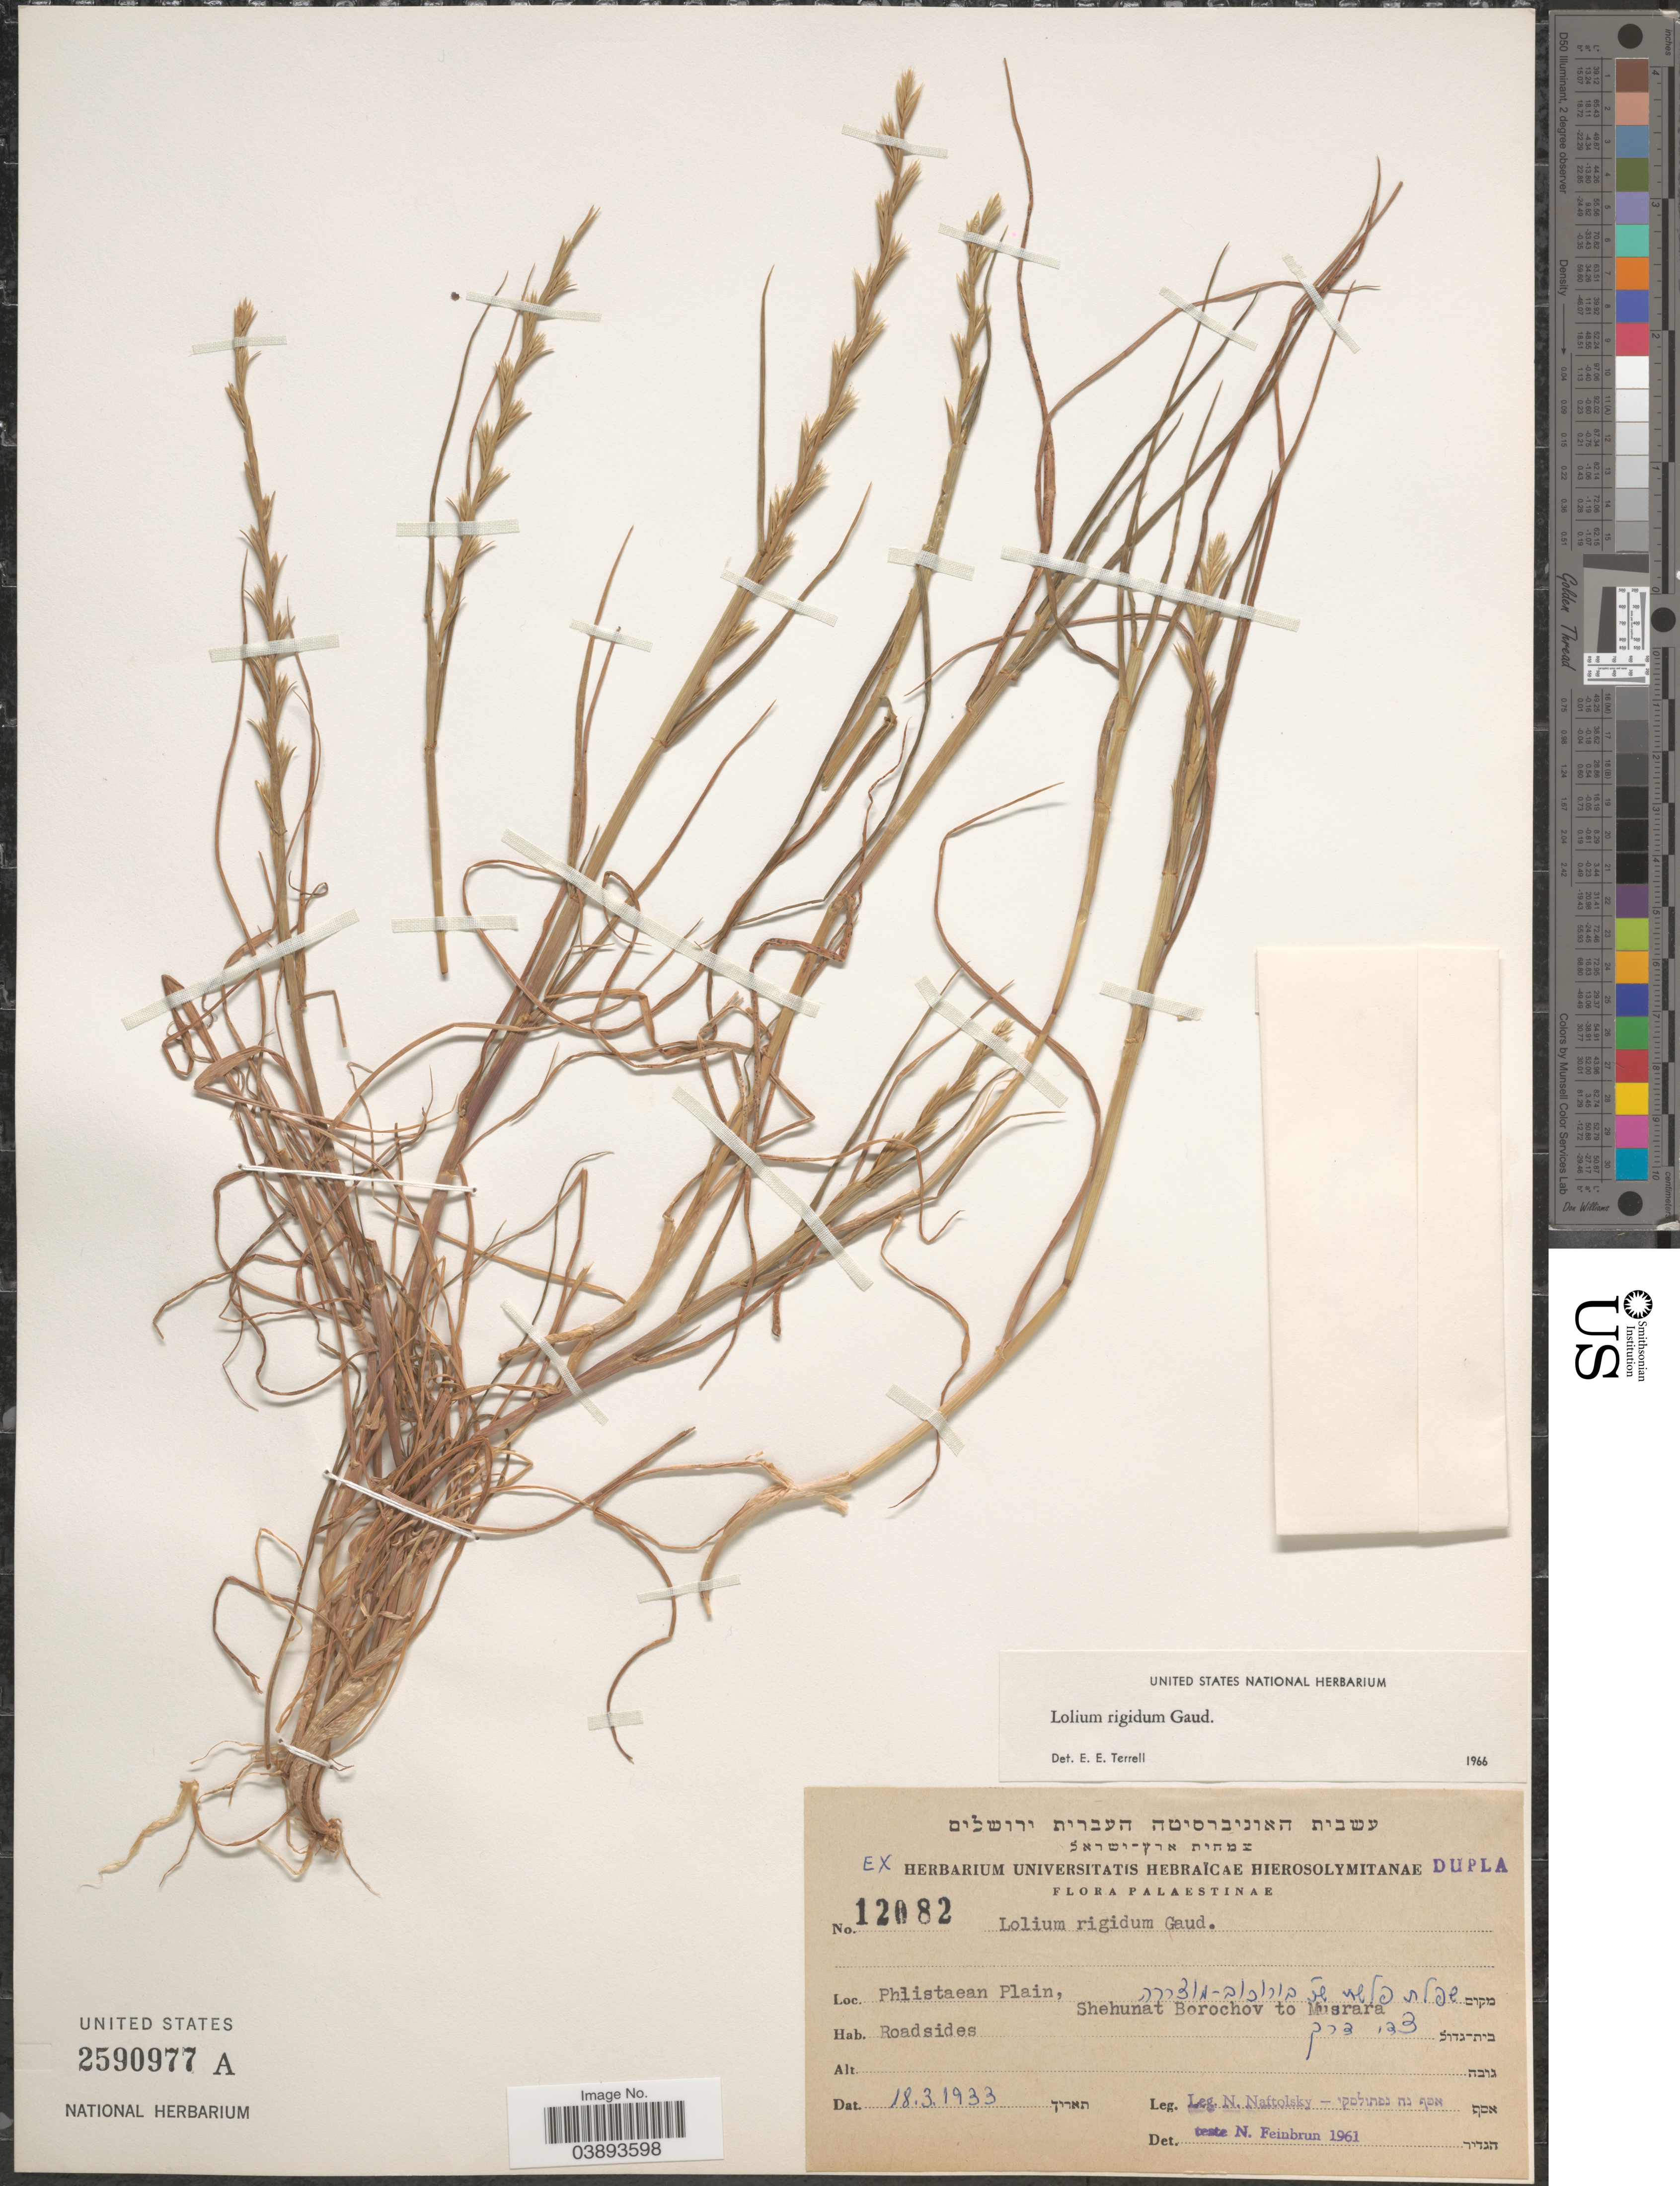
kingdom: Plantae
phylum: Tracheophyta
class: Liliopsida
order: Poales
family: Poaceae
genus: Lolium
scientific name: Lolium rigidum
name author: Gaudin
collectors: N. Naftolsky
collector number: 12082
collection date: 1933-03-18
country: Israel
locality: Palaestinae. Philistaean Plain, Shehunat-Borochov to Musrara.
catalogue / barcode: US 2590977A